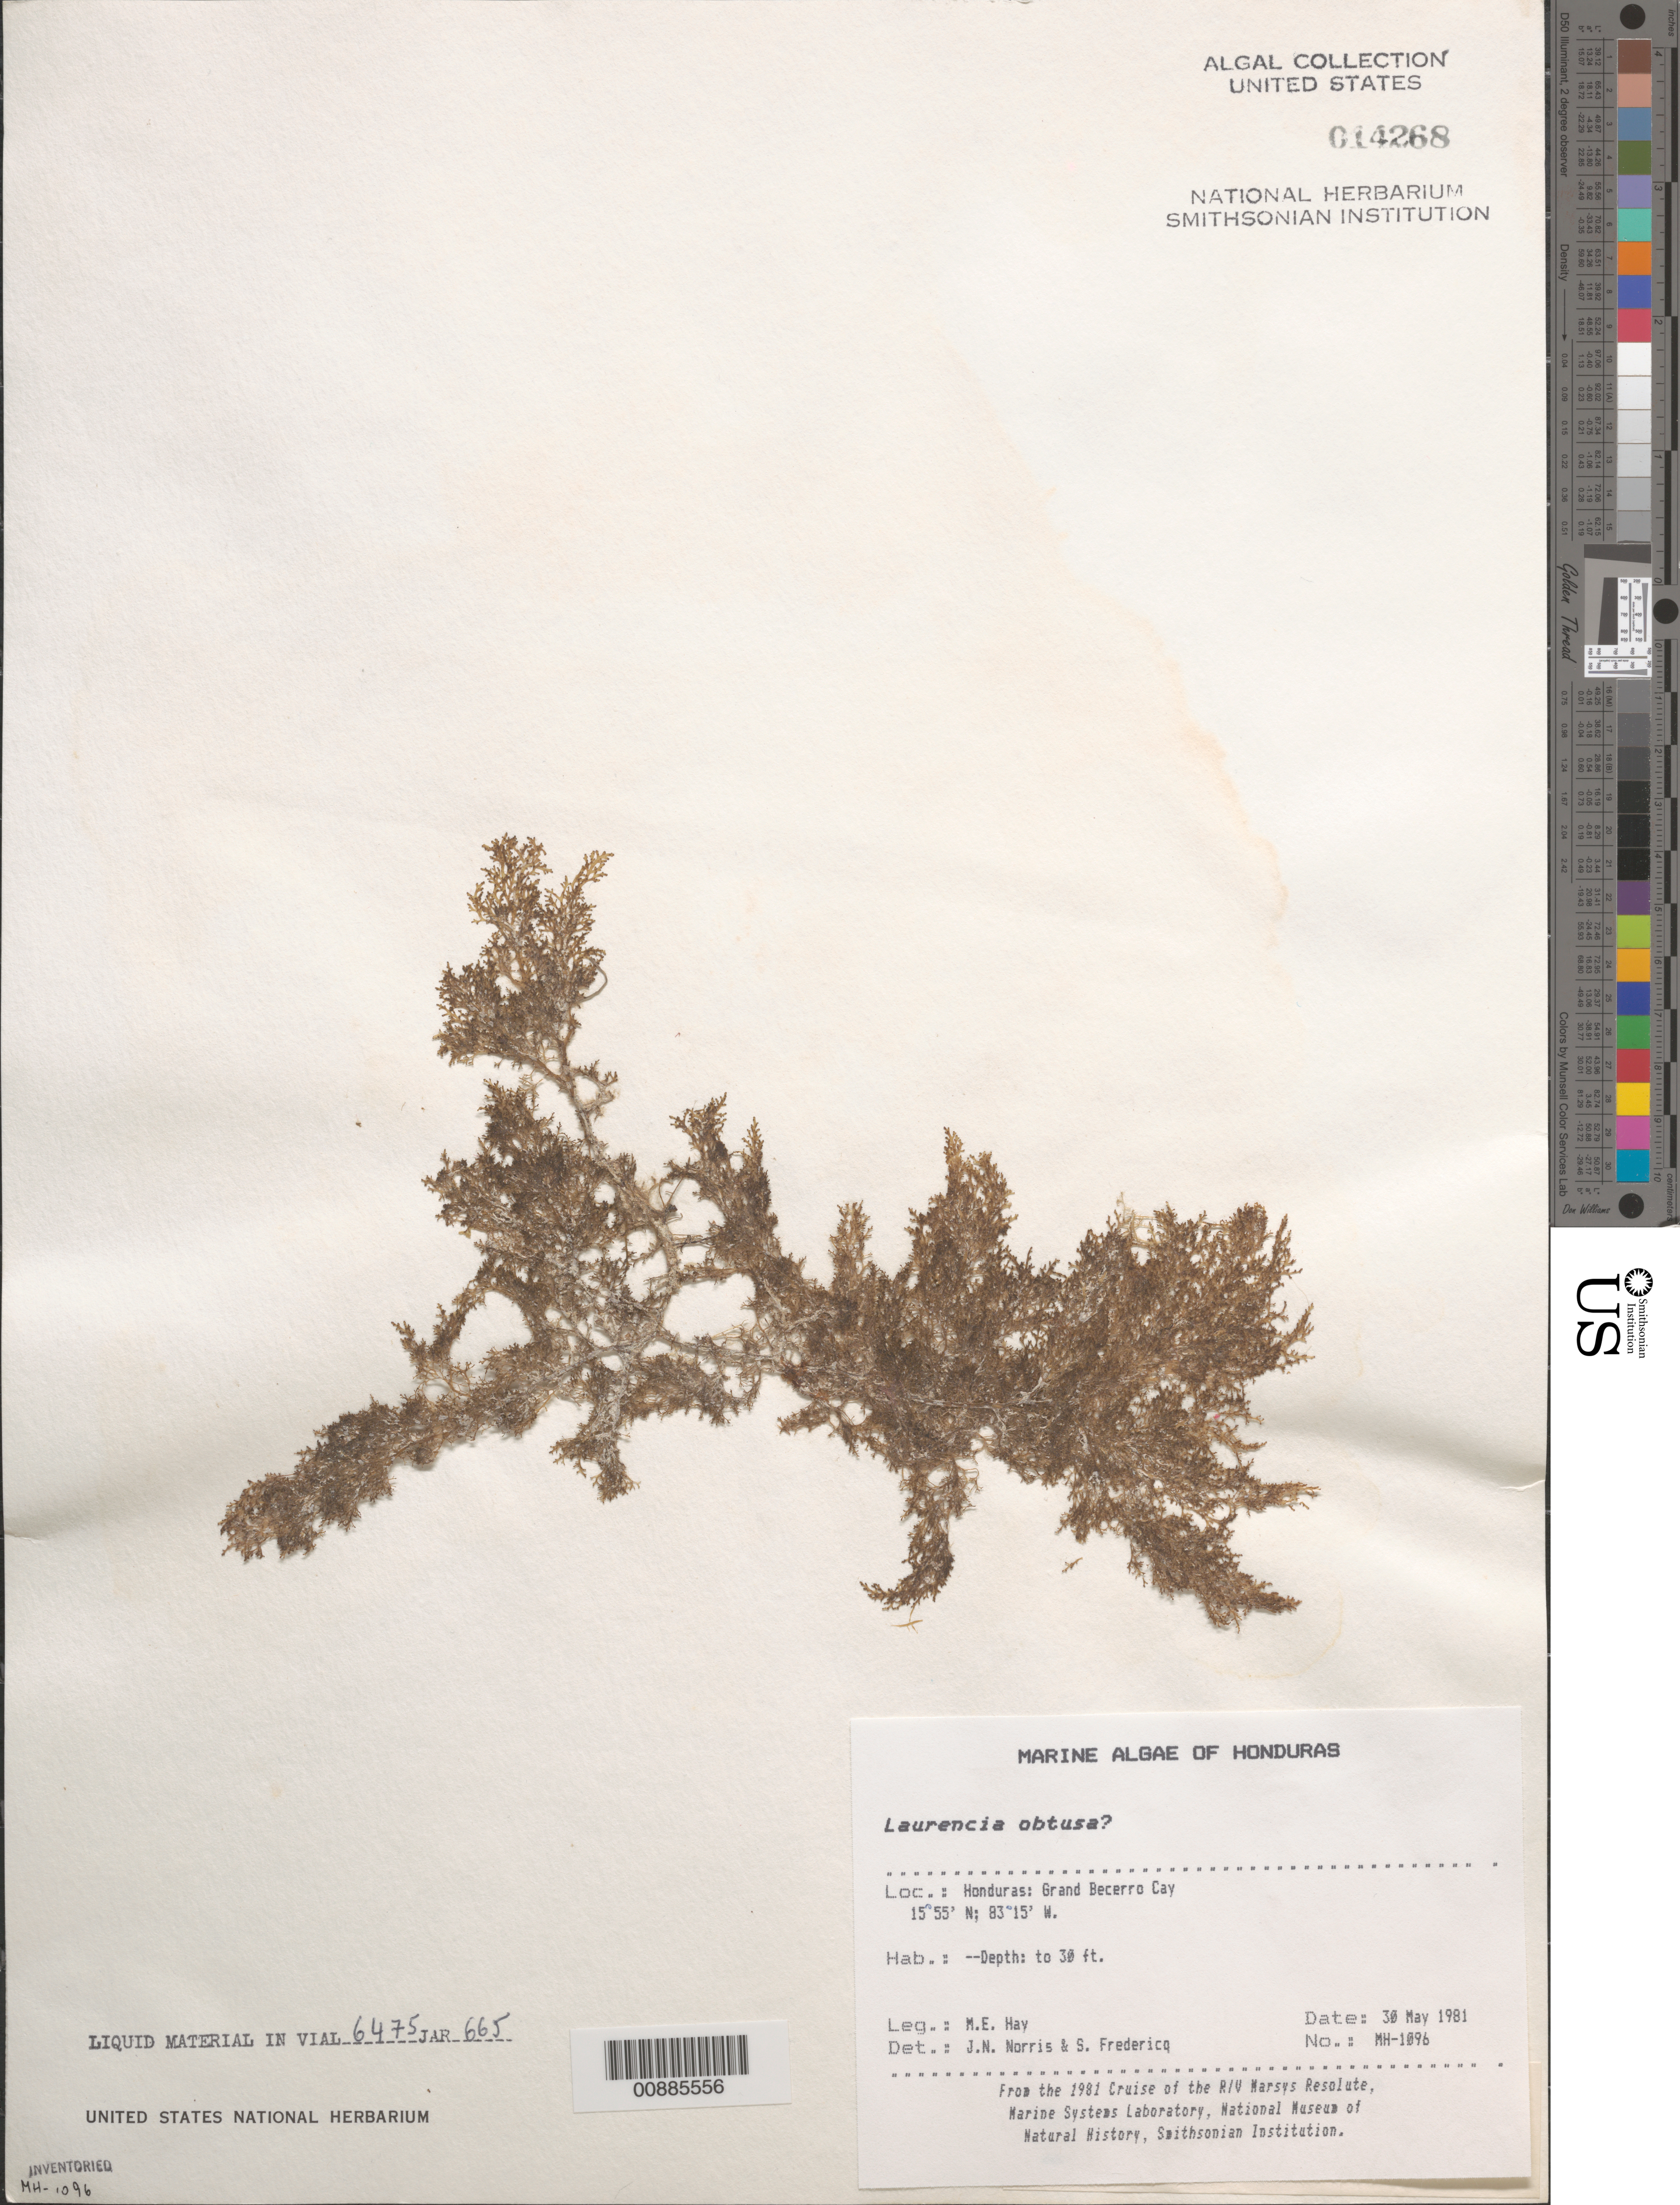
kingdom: Plantae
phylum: Rhodophyta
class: Florideophyceae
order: Ceramiales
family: Rhodomelaceae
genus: Laurencia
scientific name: Laurencia obtusa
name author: (Huds.) J.V.Lamouroux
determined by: Norris, J. N.; Fredericq, S.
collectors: M. E. Hay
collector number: MEH-1096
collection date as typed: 30 May 1981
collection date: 1981-05-30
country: Honduras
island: Grand Becerro Cay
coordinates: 15 55' N, 83 15' W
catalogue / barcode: US 14268